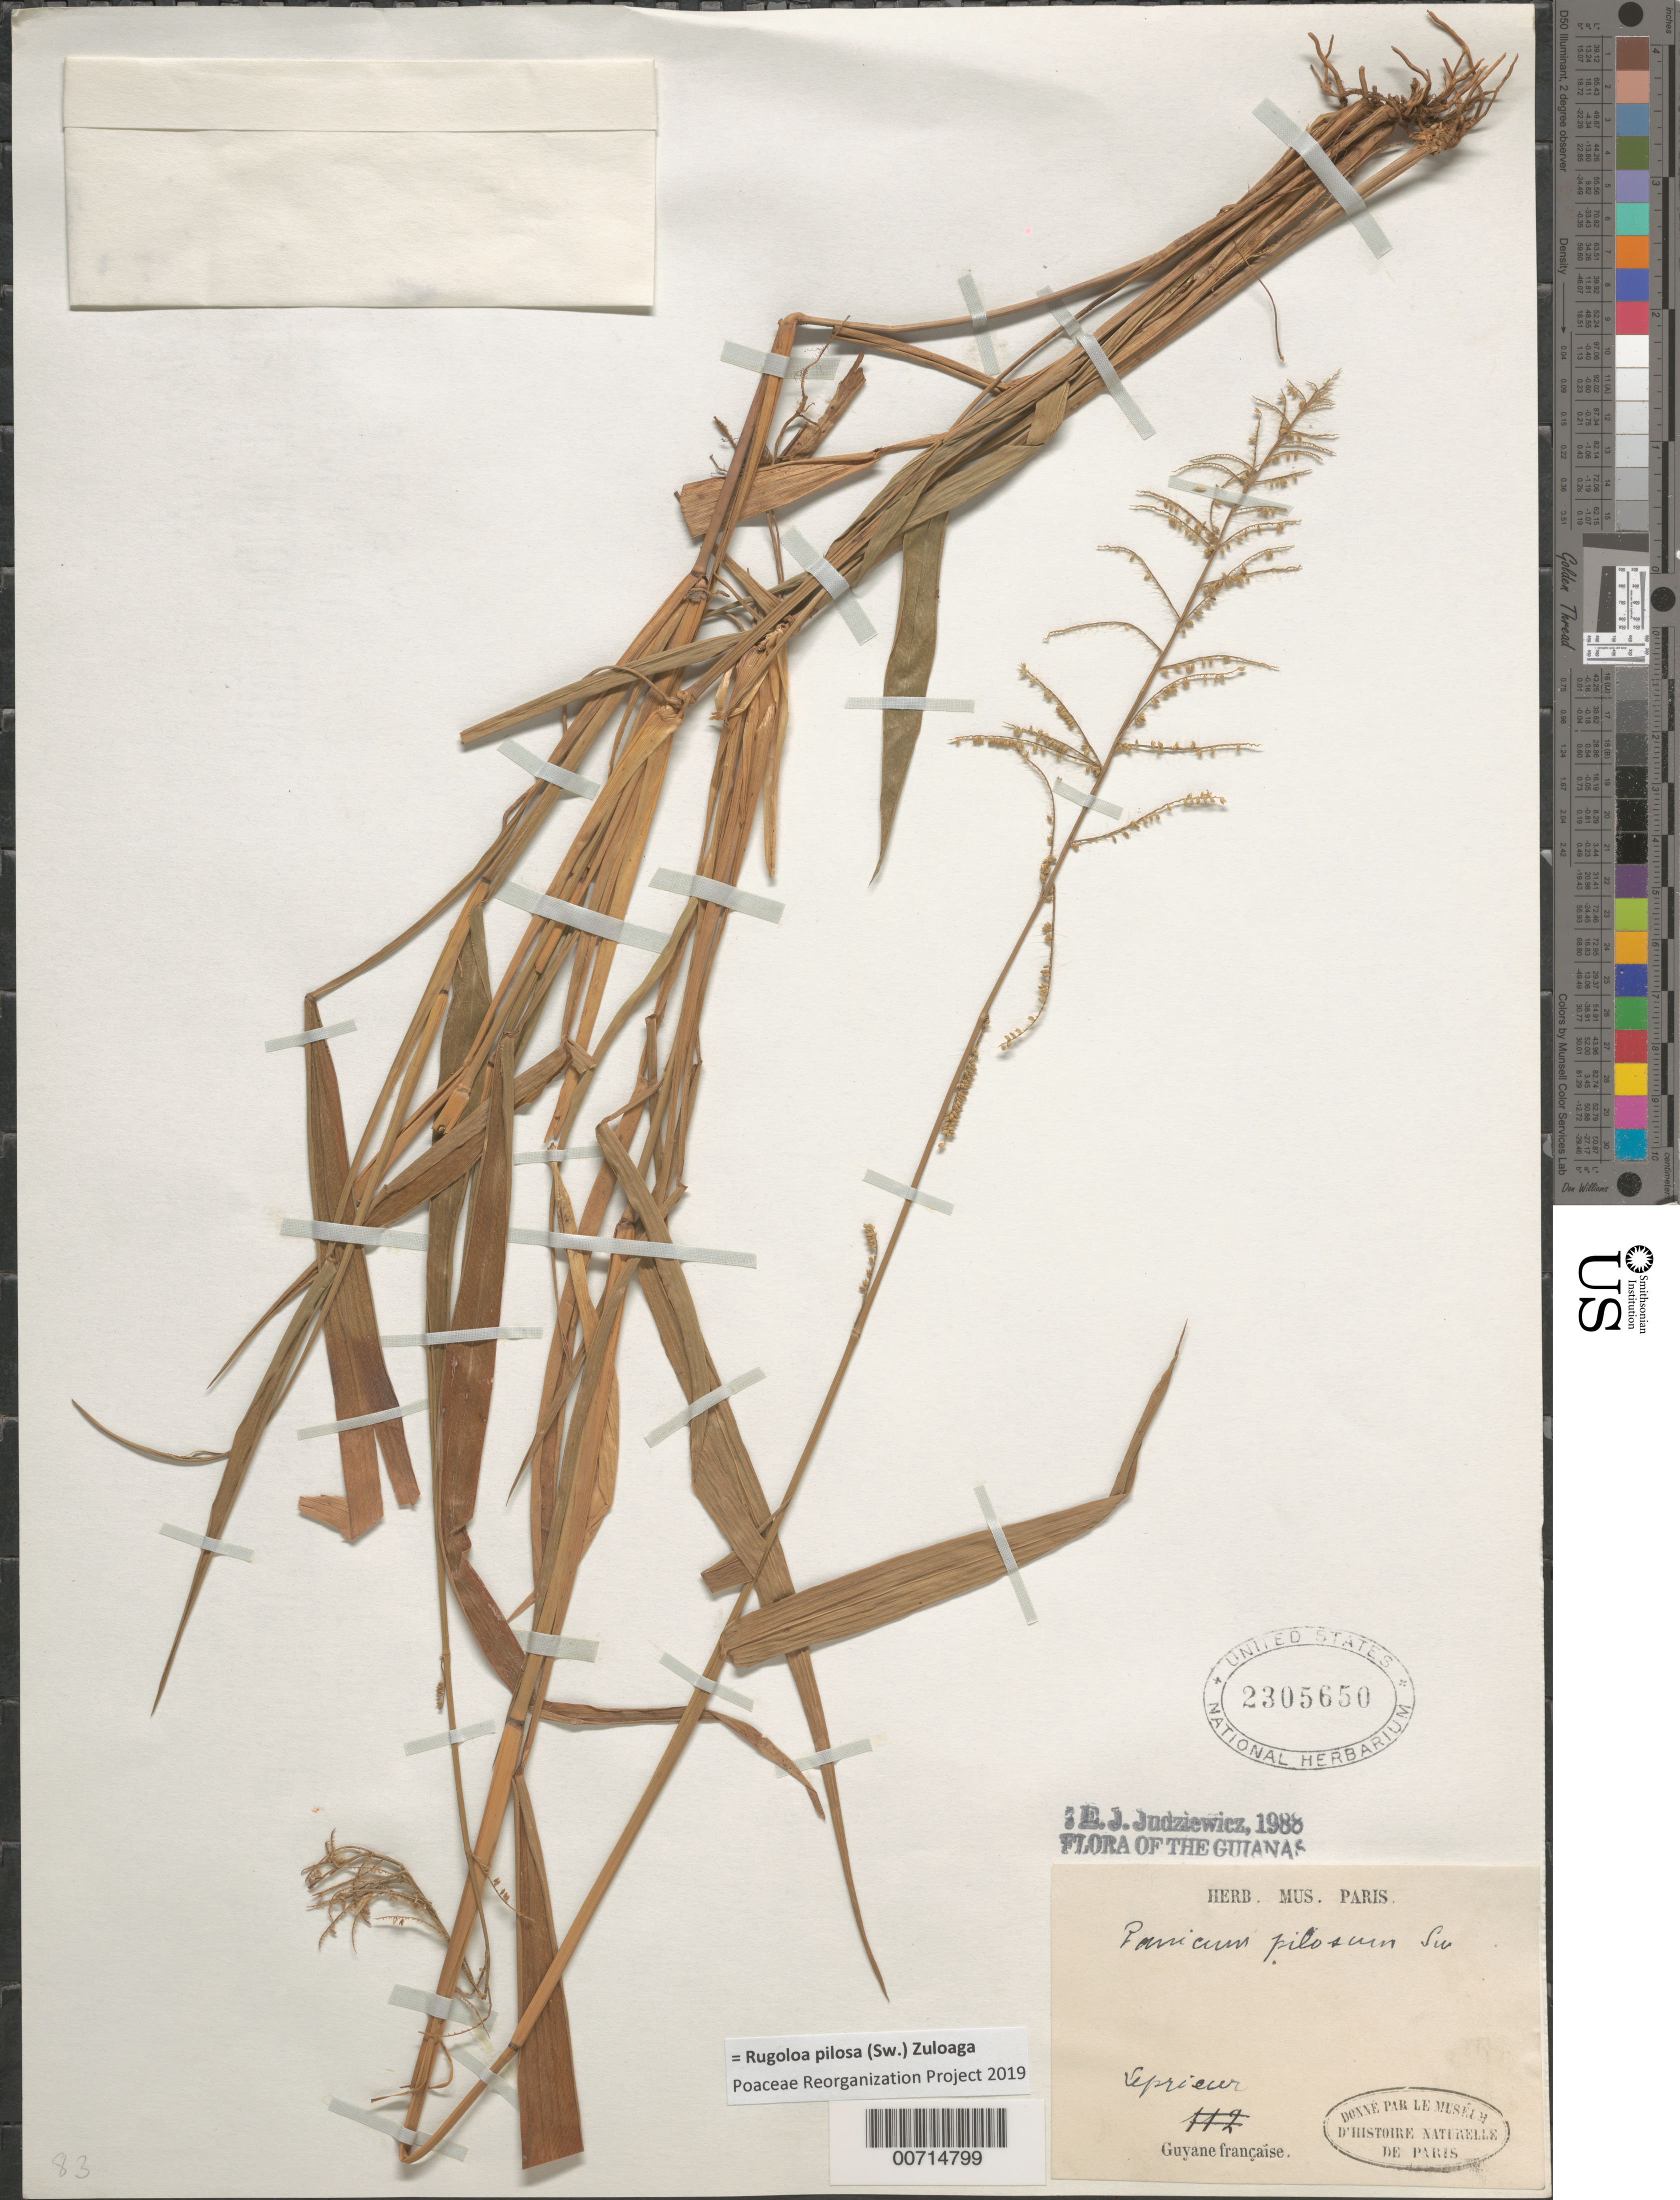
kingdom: Plantae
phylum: Tracheophyta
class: Liliopsida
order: Poales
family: Poaceae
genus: Panicum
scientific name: Panicum pilosum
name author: Sw.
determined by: Judziewicz, E. J.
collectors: F. M. R. Leprieur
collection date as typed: s.d.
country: French Guiana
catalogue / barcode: US 2305650